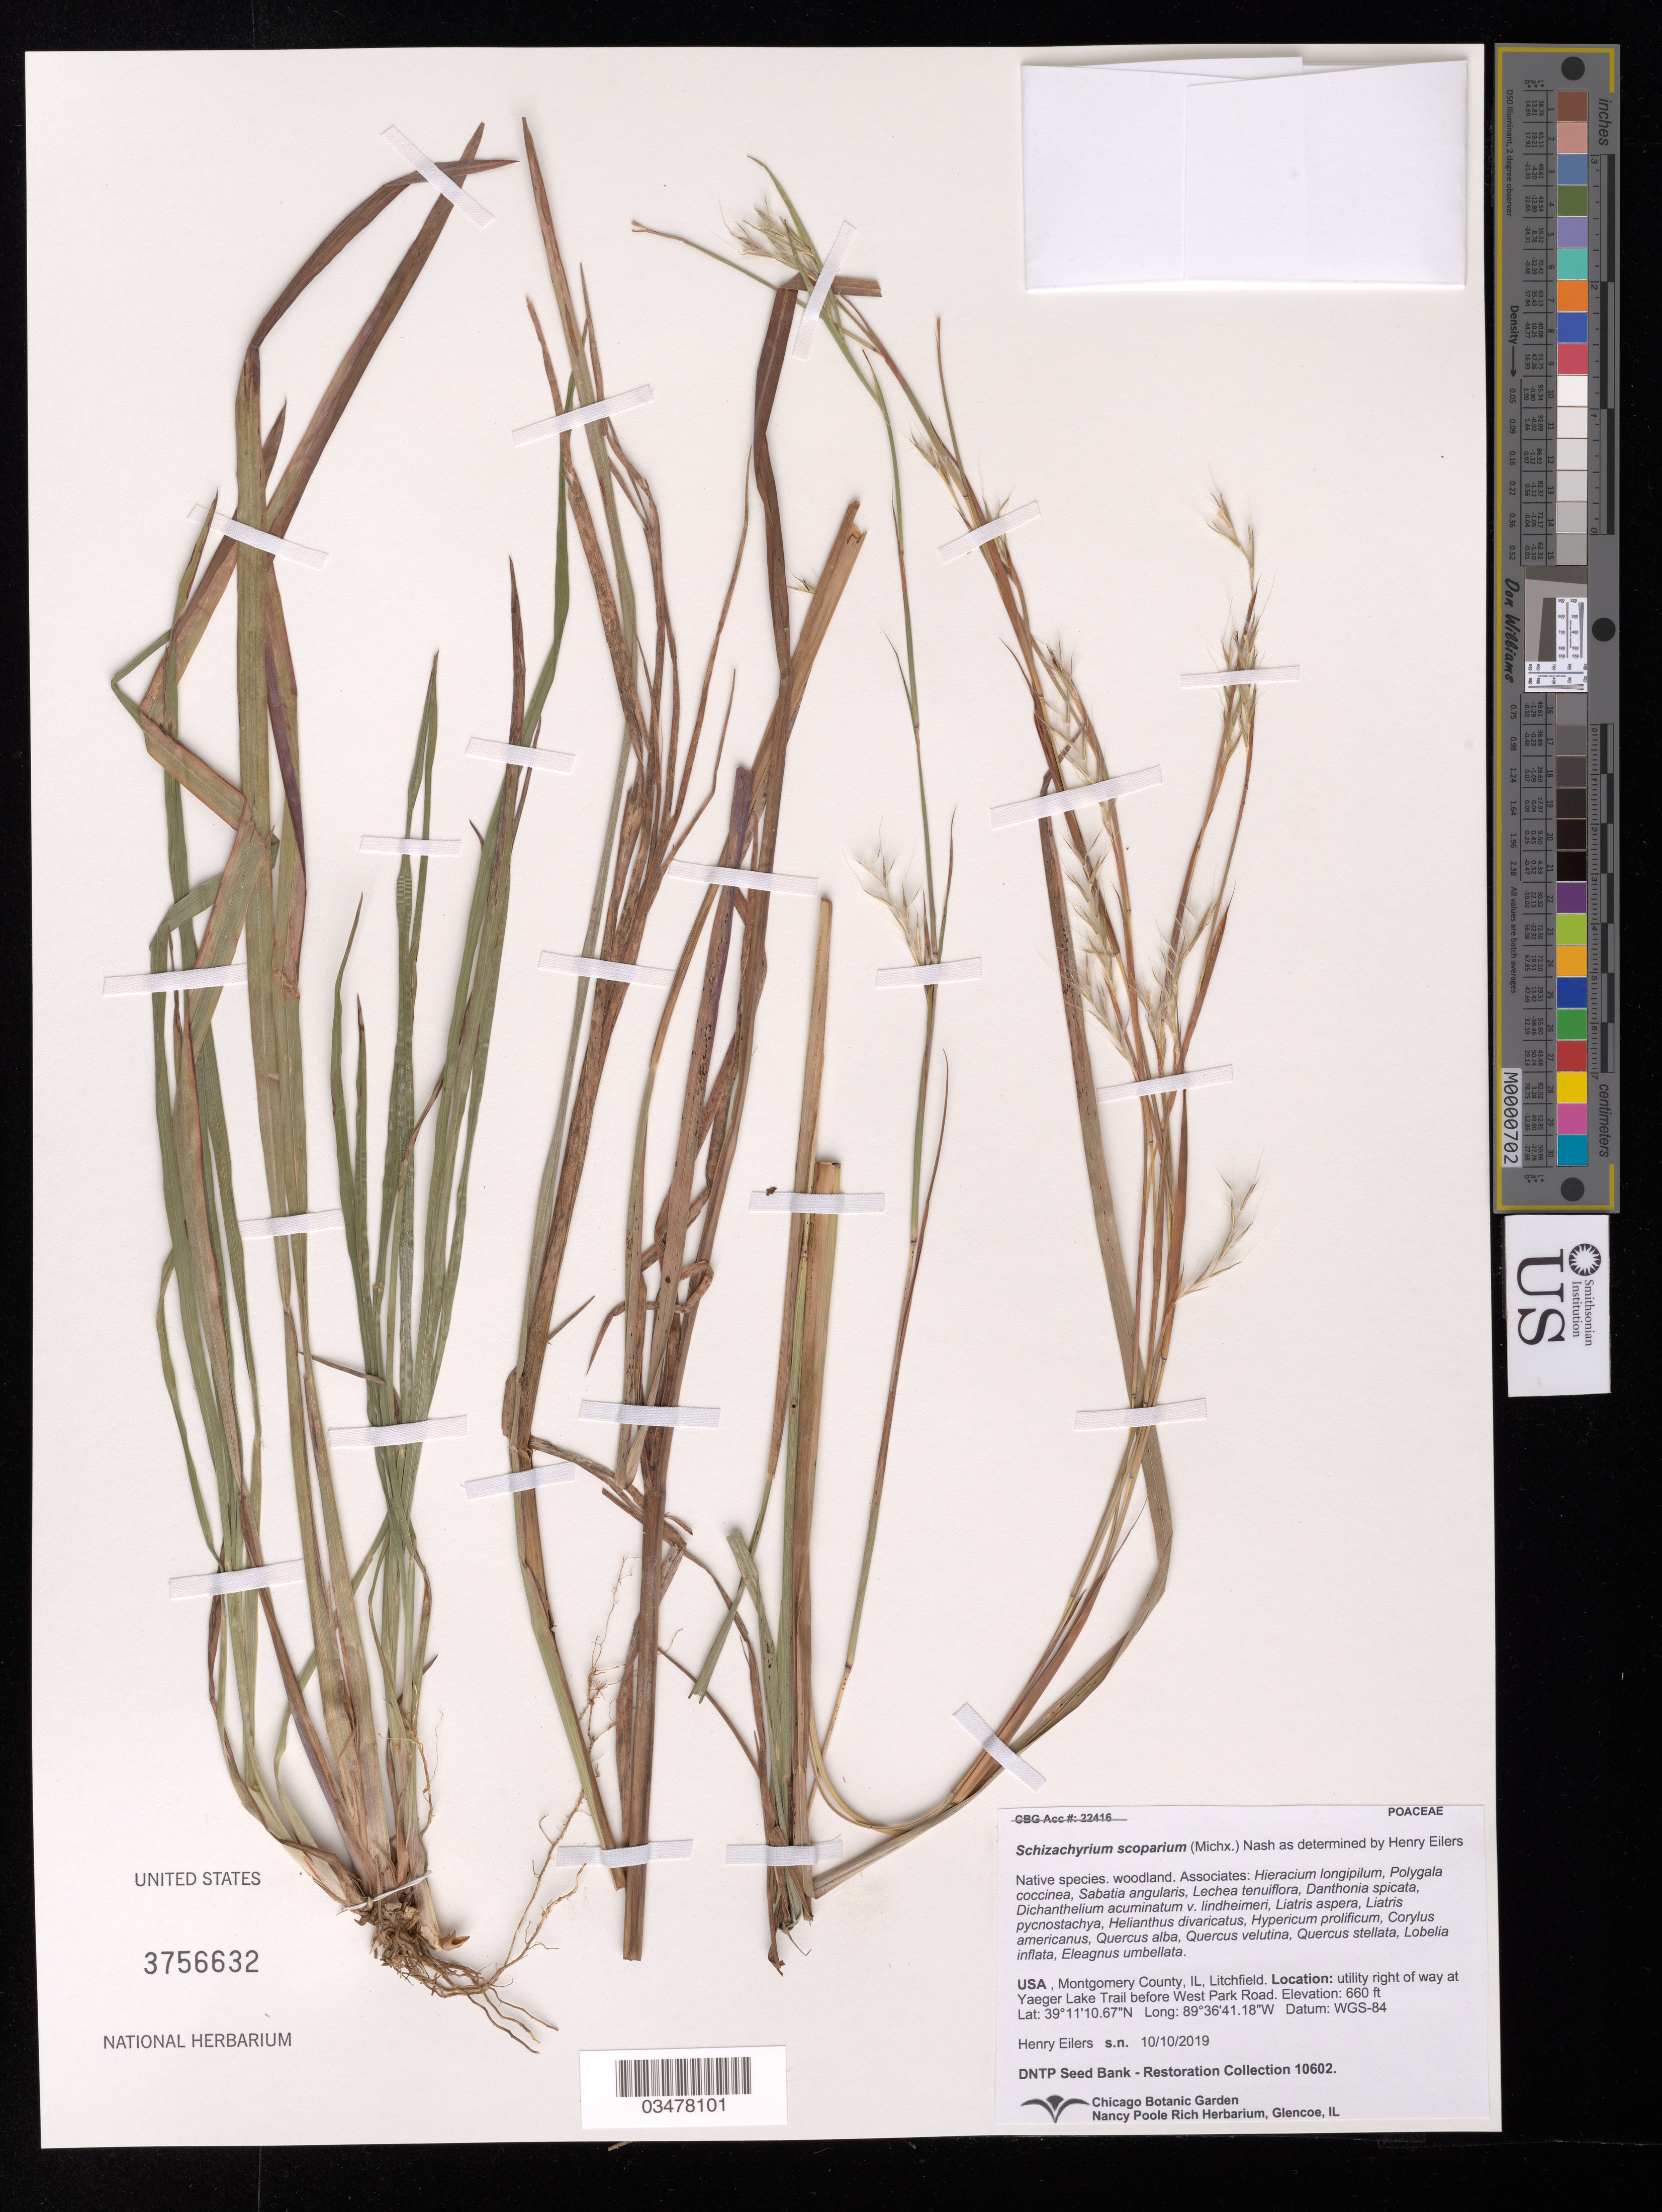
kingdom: Plantae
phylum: Tracheophyta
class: Liliopsida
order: Poales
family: Poaceae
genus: Schizachyrium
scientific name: Schizachyrium scoparium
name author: (Michx.) Nash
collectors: H. Eilers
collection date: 2019-10-10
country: United States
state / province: Illinois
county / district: Montgomery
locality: Litchfield. Yaeger Lake Trail before West Park Rd.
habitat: Woodland. With Sabatia angularis, Lechea tenuiflora, Liatris aspera, Quercus alba, etc.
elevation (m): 201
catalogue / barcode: US 3756632